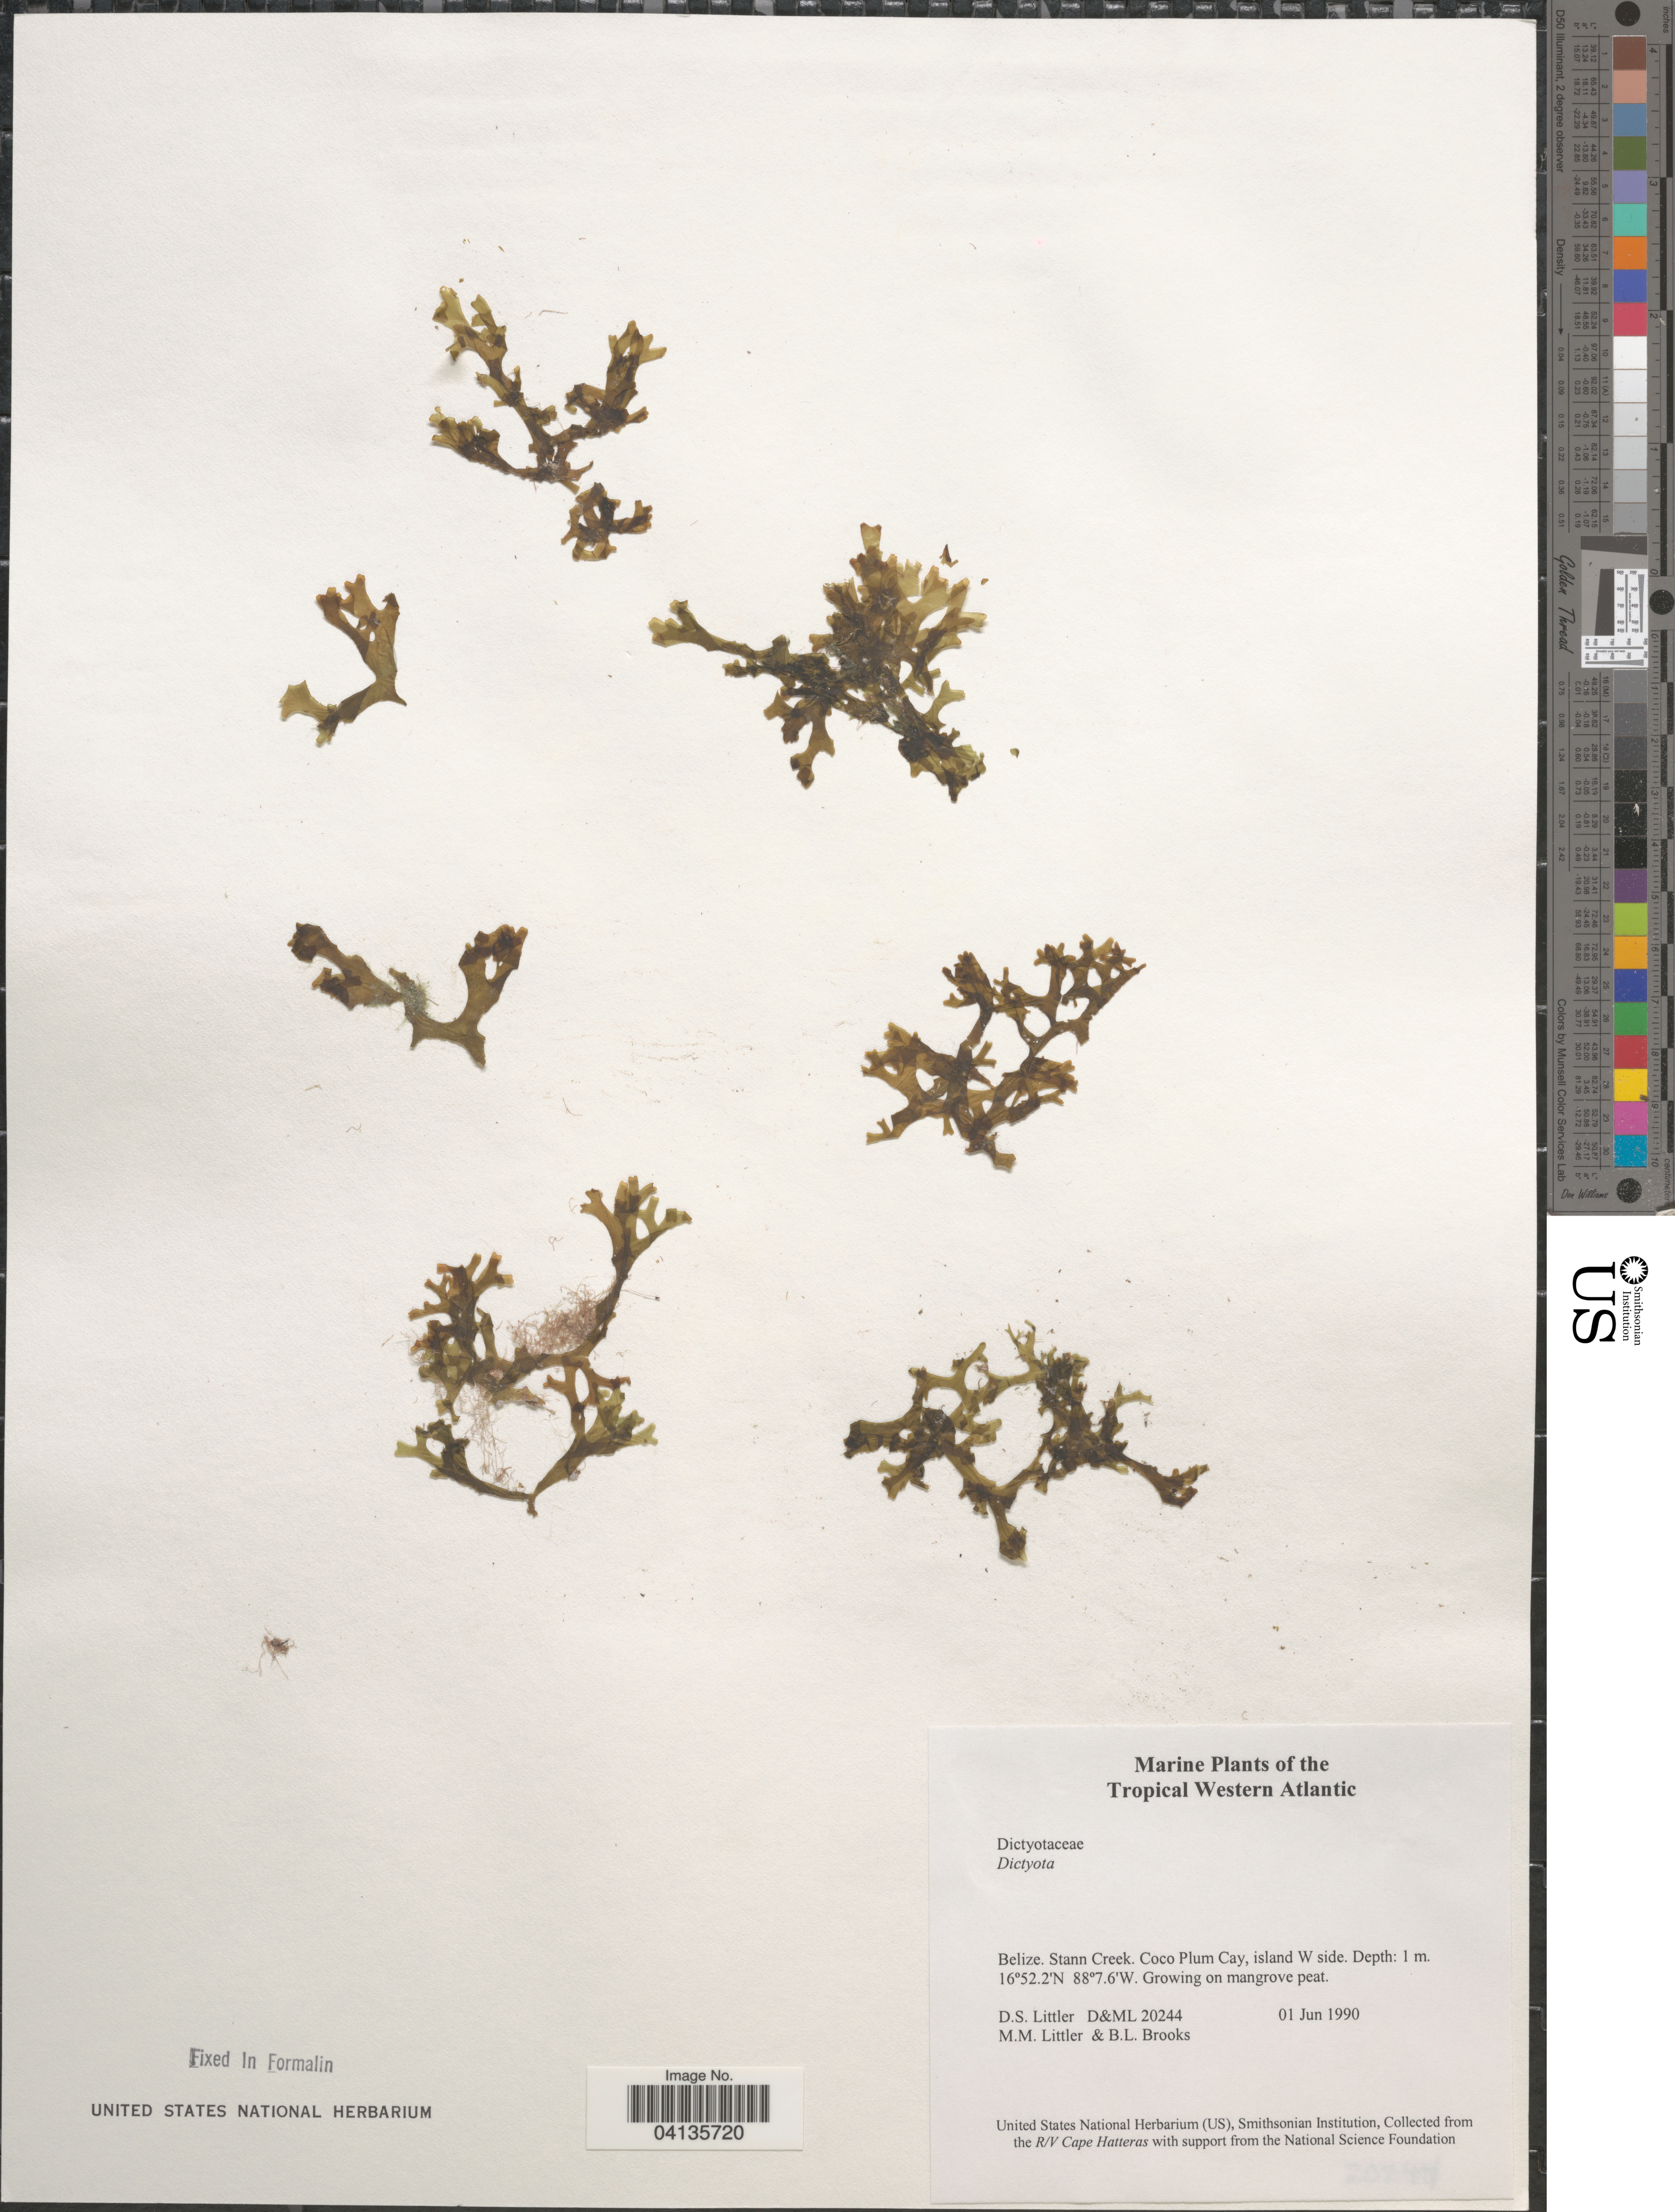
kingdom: Chromista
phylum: Ochrophyta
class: Phaeophyceae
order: Dictyotales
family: Dictyotaceae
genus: Dictyota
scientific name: Dictyota sp.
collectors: D. S. Littler & B. Brooks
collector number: D&ML20244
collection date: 1990-06-01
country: Belize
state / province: Stann Creek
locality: Tropical Western Atlantic. Coco Plum Cay, island W side.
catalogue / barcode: US 238543